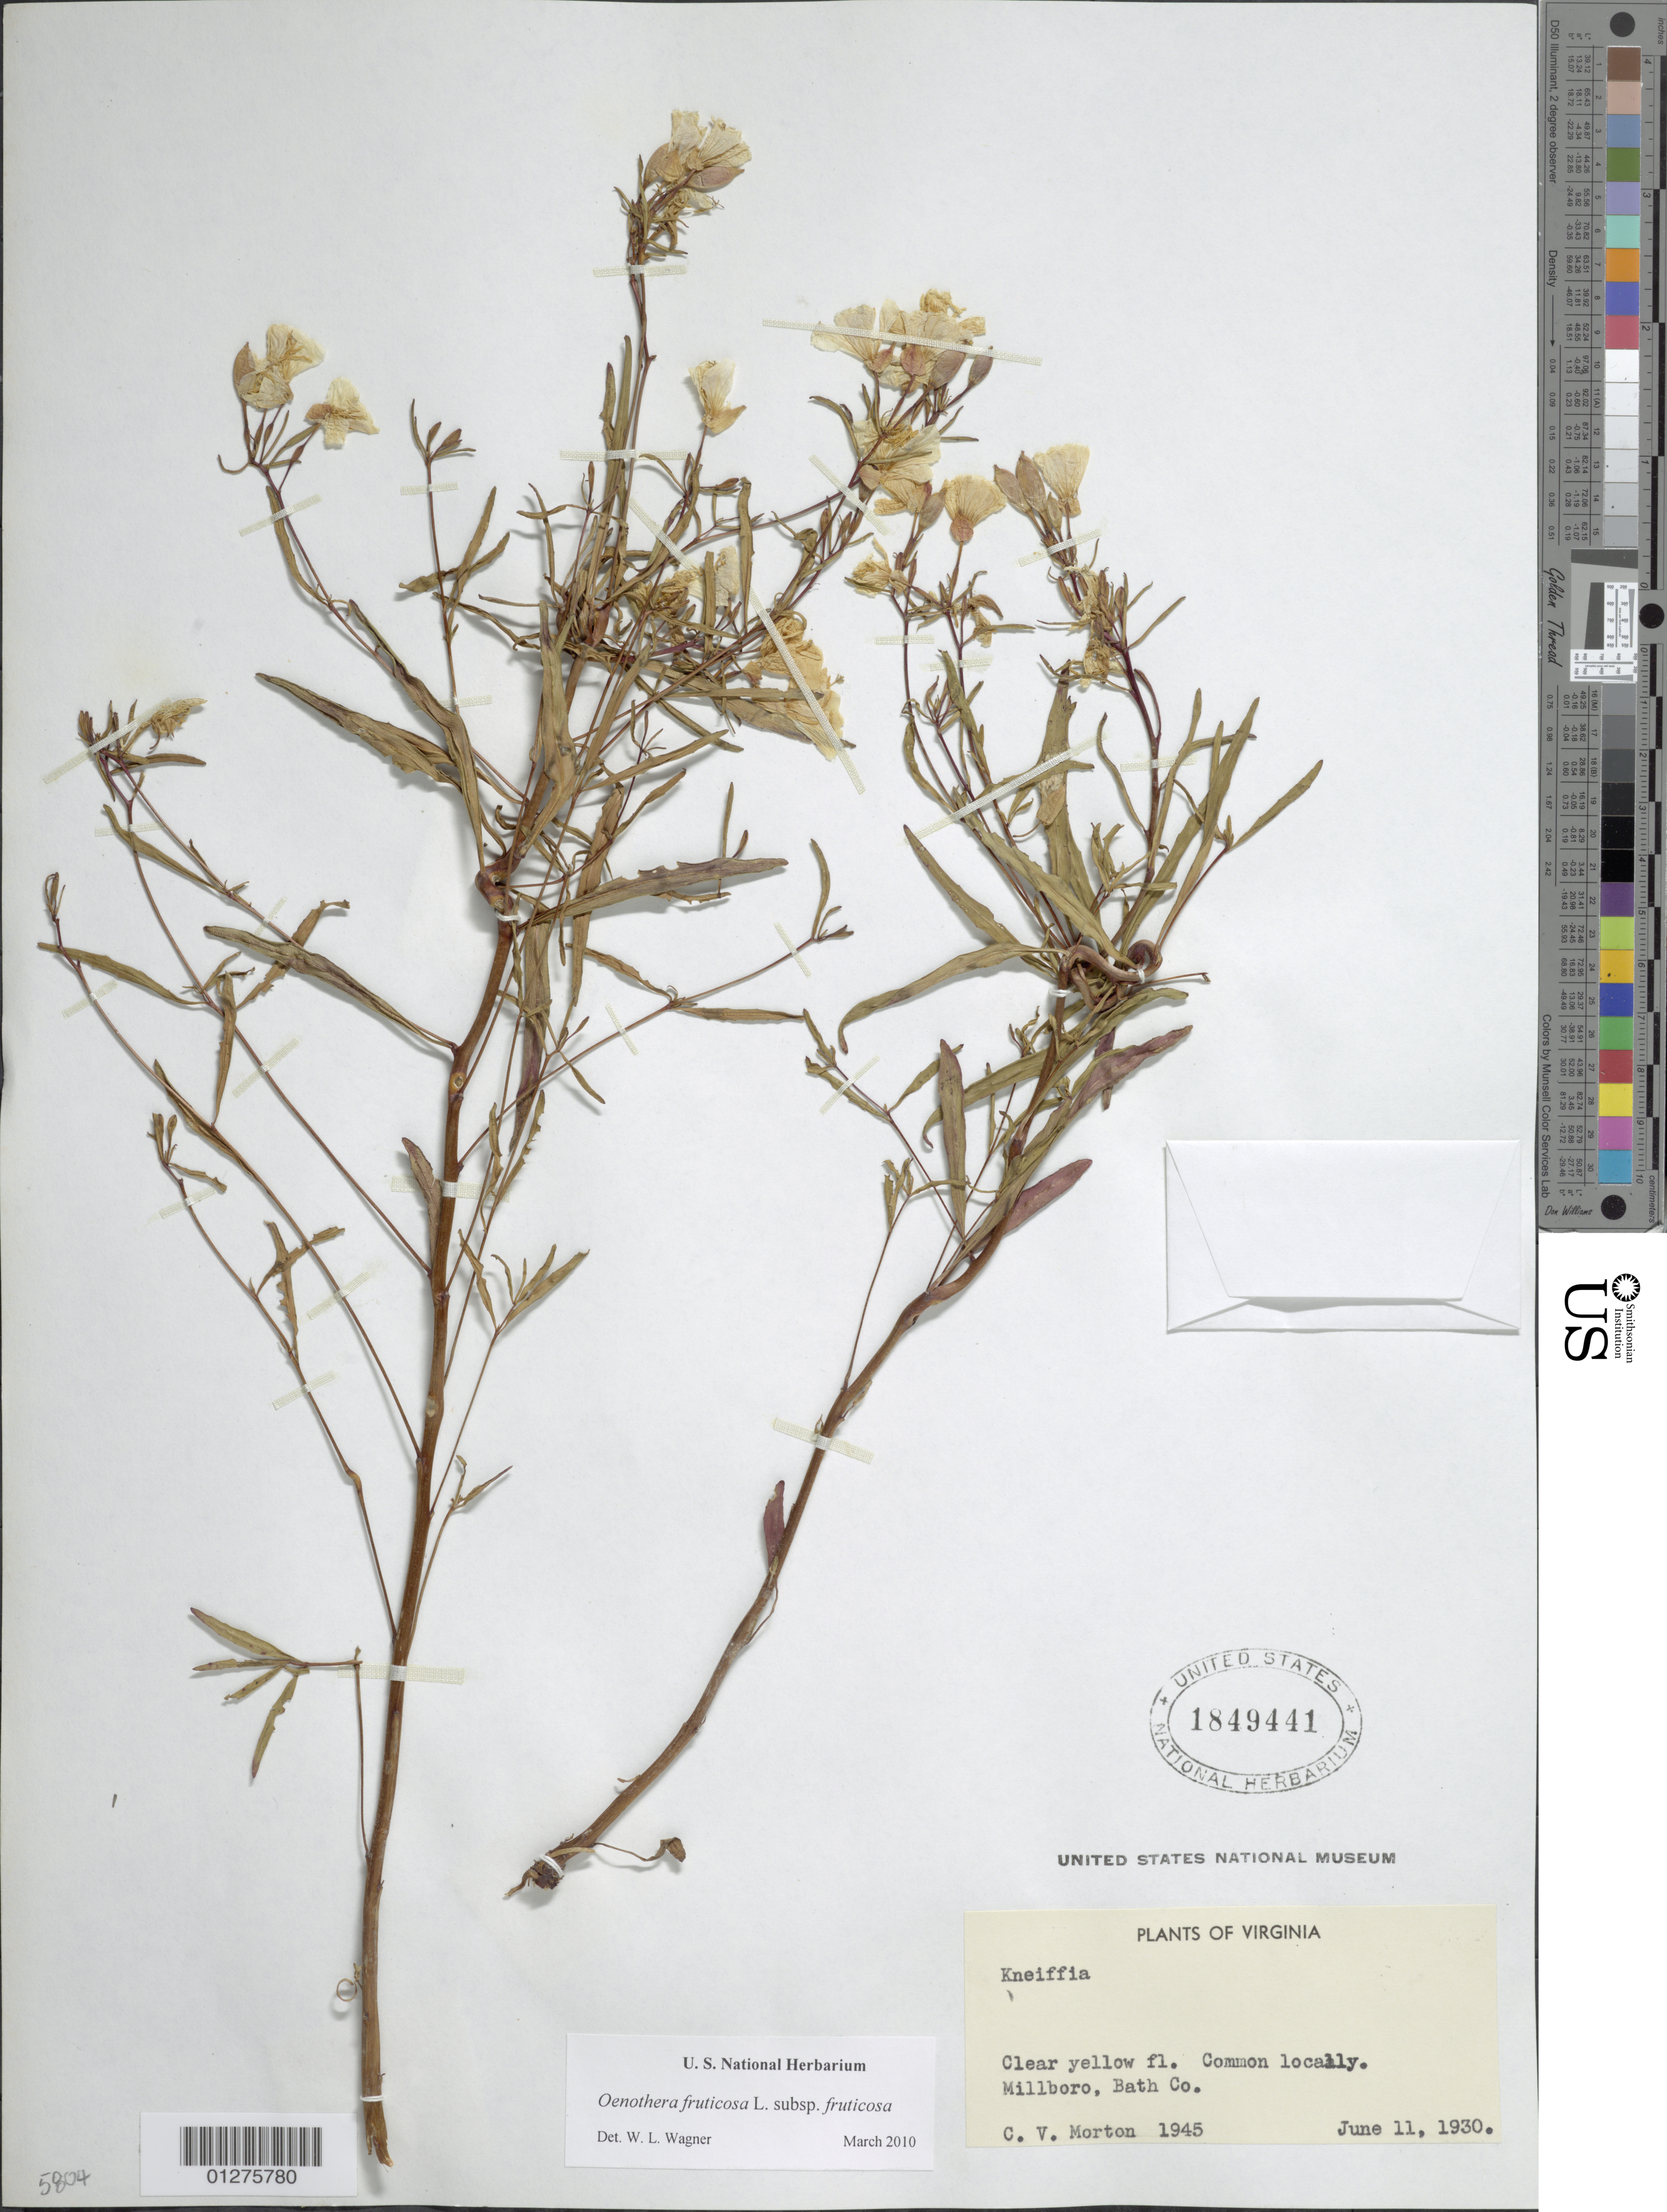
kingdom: Plantae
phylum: Tracheophyta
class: Magnoliopsida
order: Myrtales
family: Onagraceae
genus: Oenothera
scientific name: Oenothera fruticosa subsp. fruticosa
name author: L.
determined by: Wagner, W. L., (BOT), Smithsonian Institution - National Museum of Natural History (UNITED STATES)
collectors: C. V. Morton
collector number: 1945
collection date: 1930-06-11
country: United States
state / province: Virginia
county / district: Bath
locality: Millboro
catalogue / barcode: US 1849441